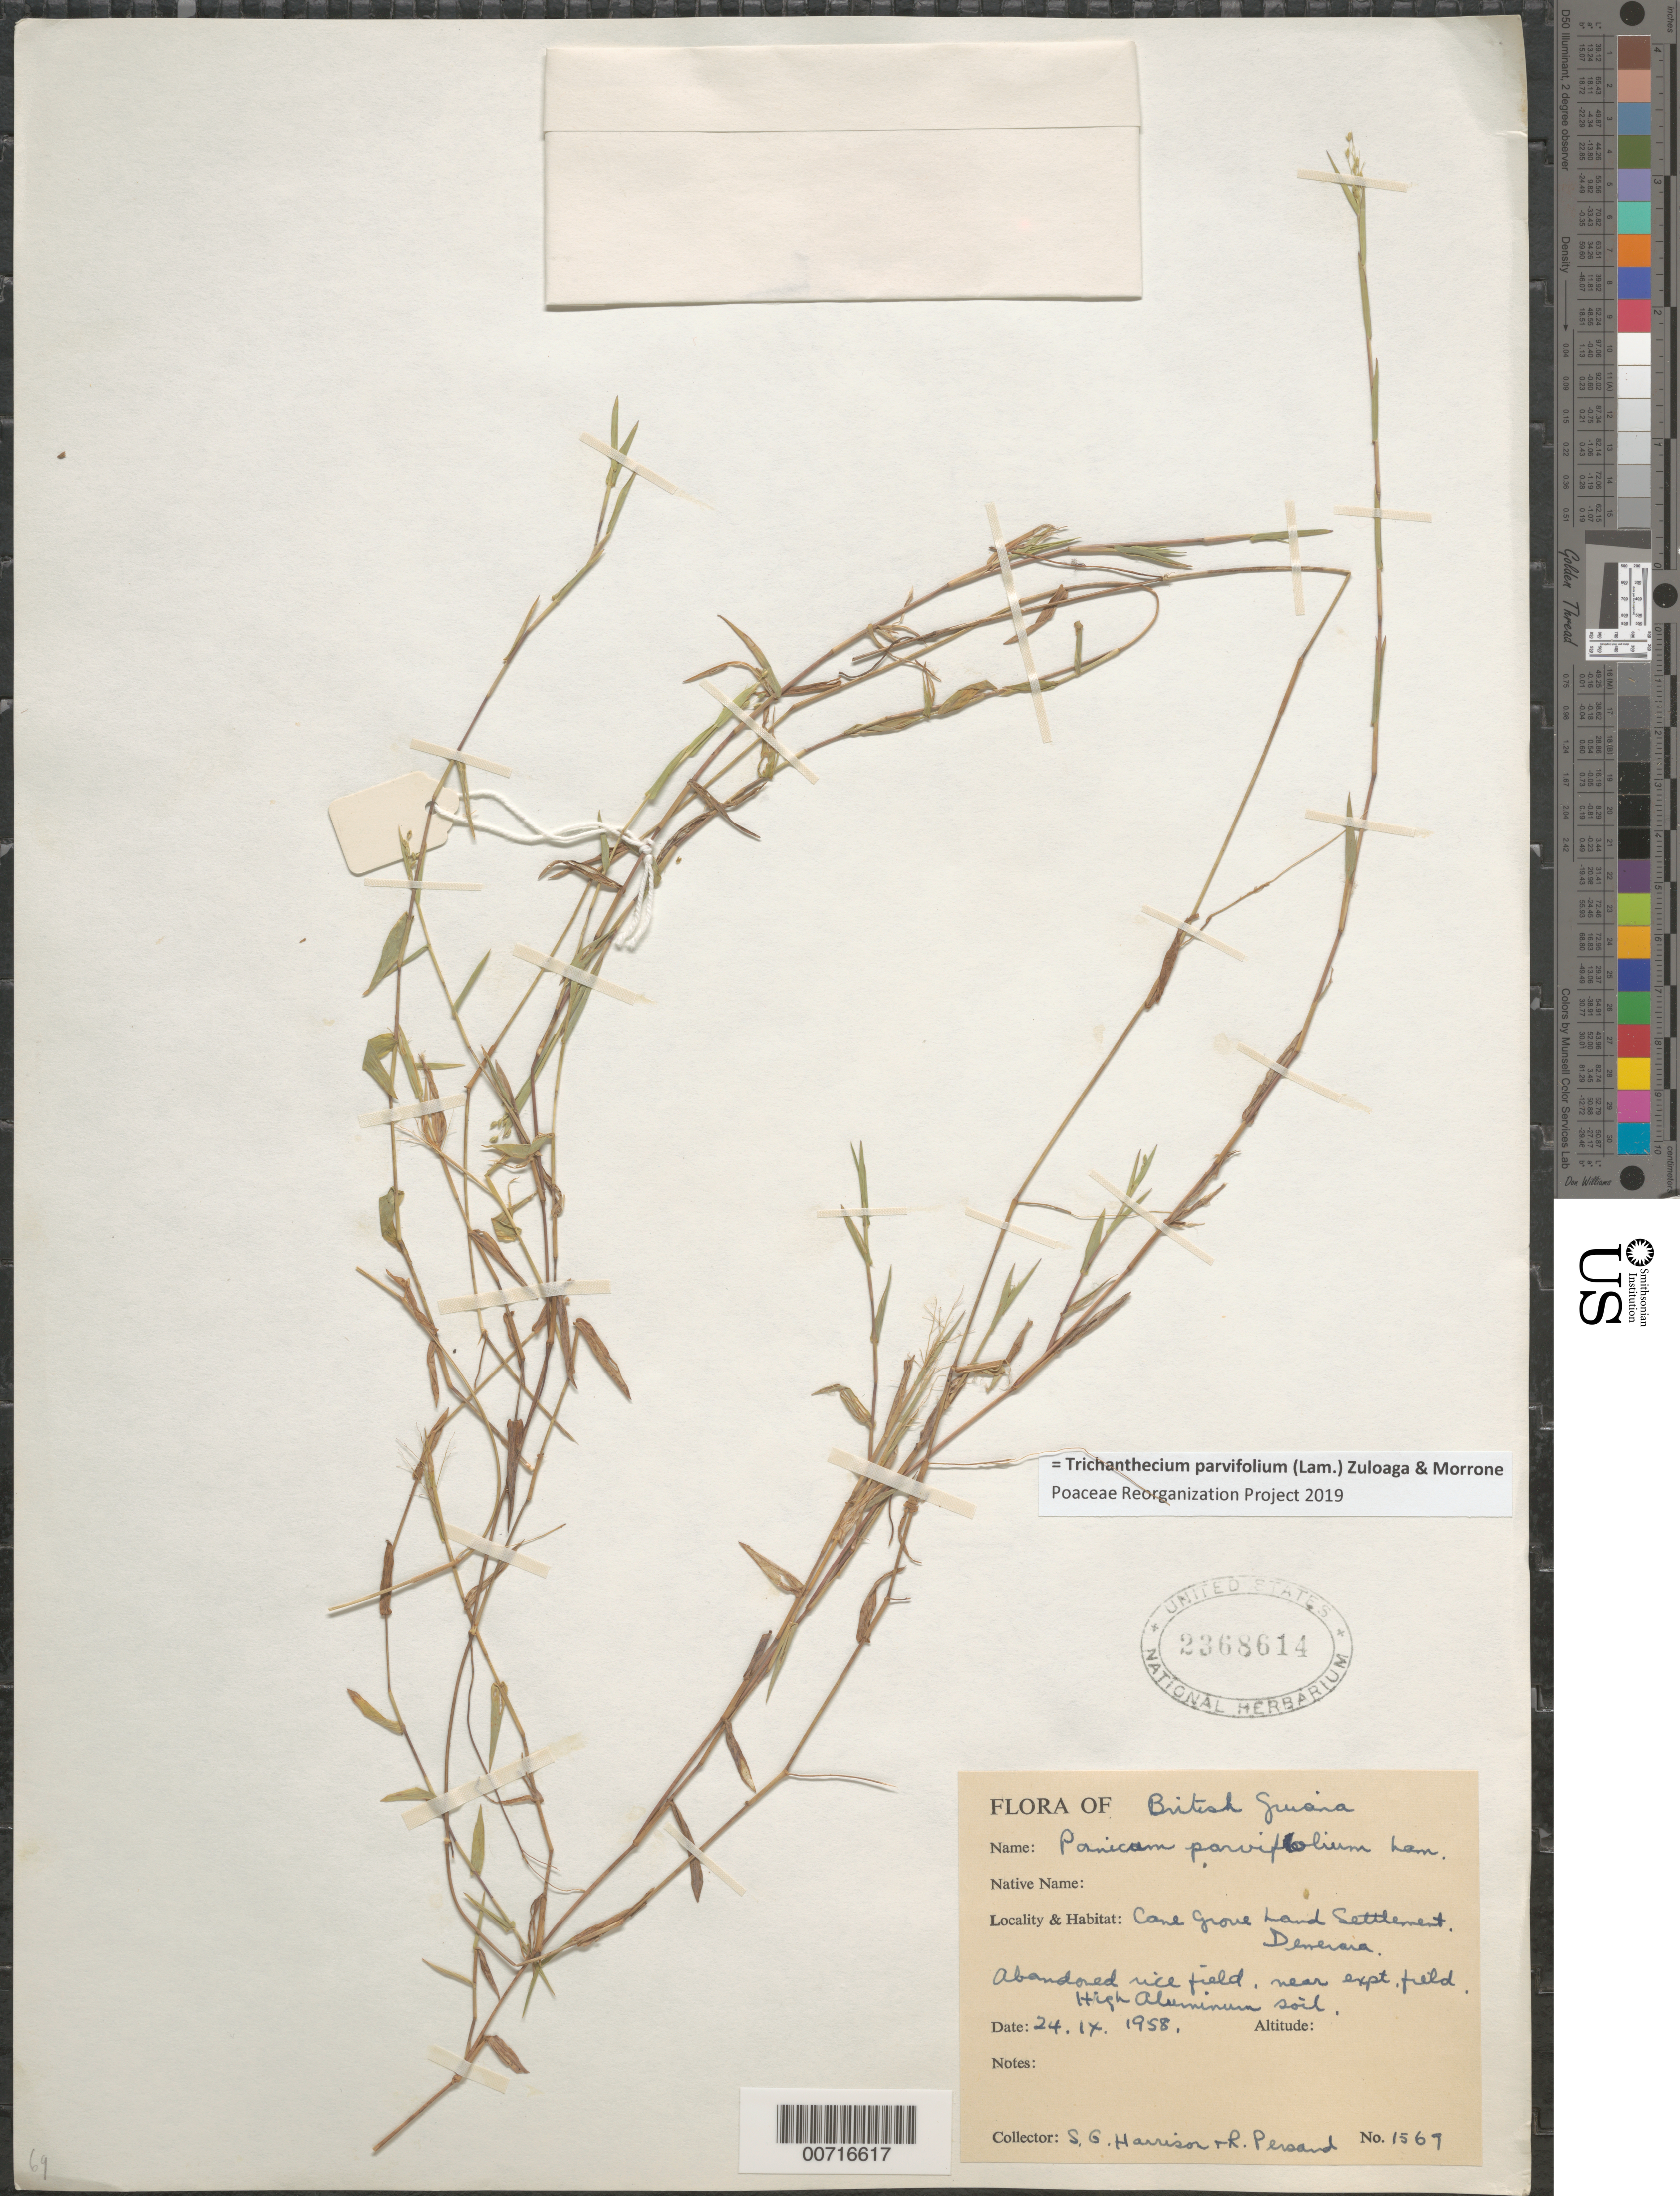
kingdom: Plantae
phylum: Tracheophyta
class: Liliopsida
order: Poales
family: Poaceae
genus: Trichanthecium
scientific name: Trichanthecium parvifolium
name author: (Lam.) Zuloaga & Morrone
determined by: Poaceae Reorganization Project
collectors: S. G. Harrison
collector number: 1569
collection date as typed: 24-Sep-58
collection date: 1958-09-24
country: Guyana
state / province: Demerara-Mahaica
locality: Cane Grove Land Settlement, East Coast Demerara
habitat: Abandoned rice field; near exp. Field, high aluminum soil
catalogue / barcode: US 2368614